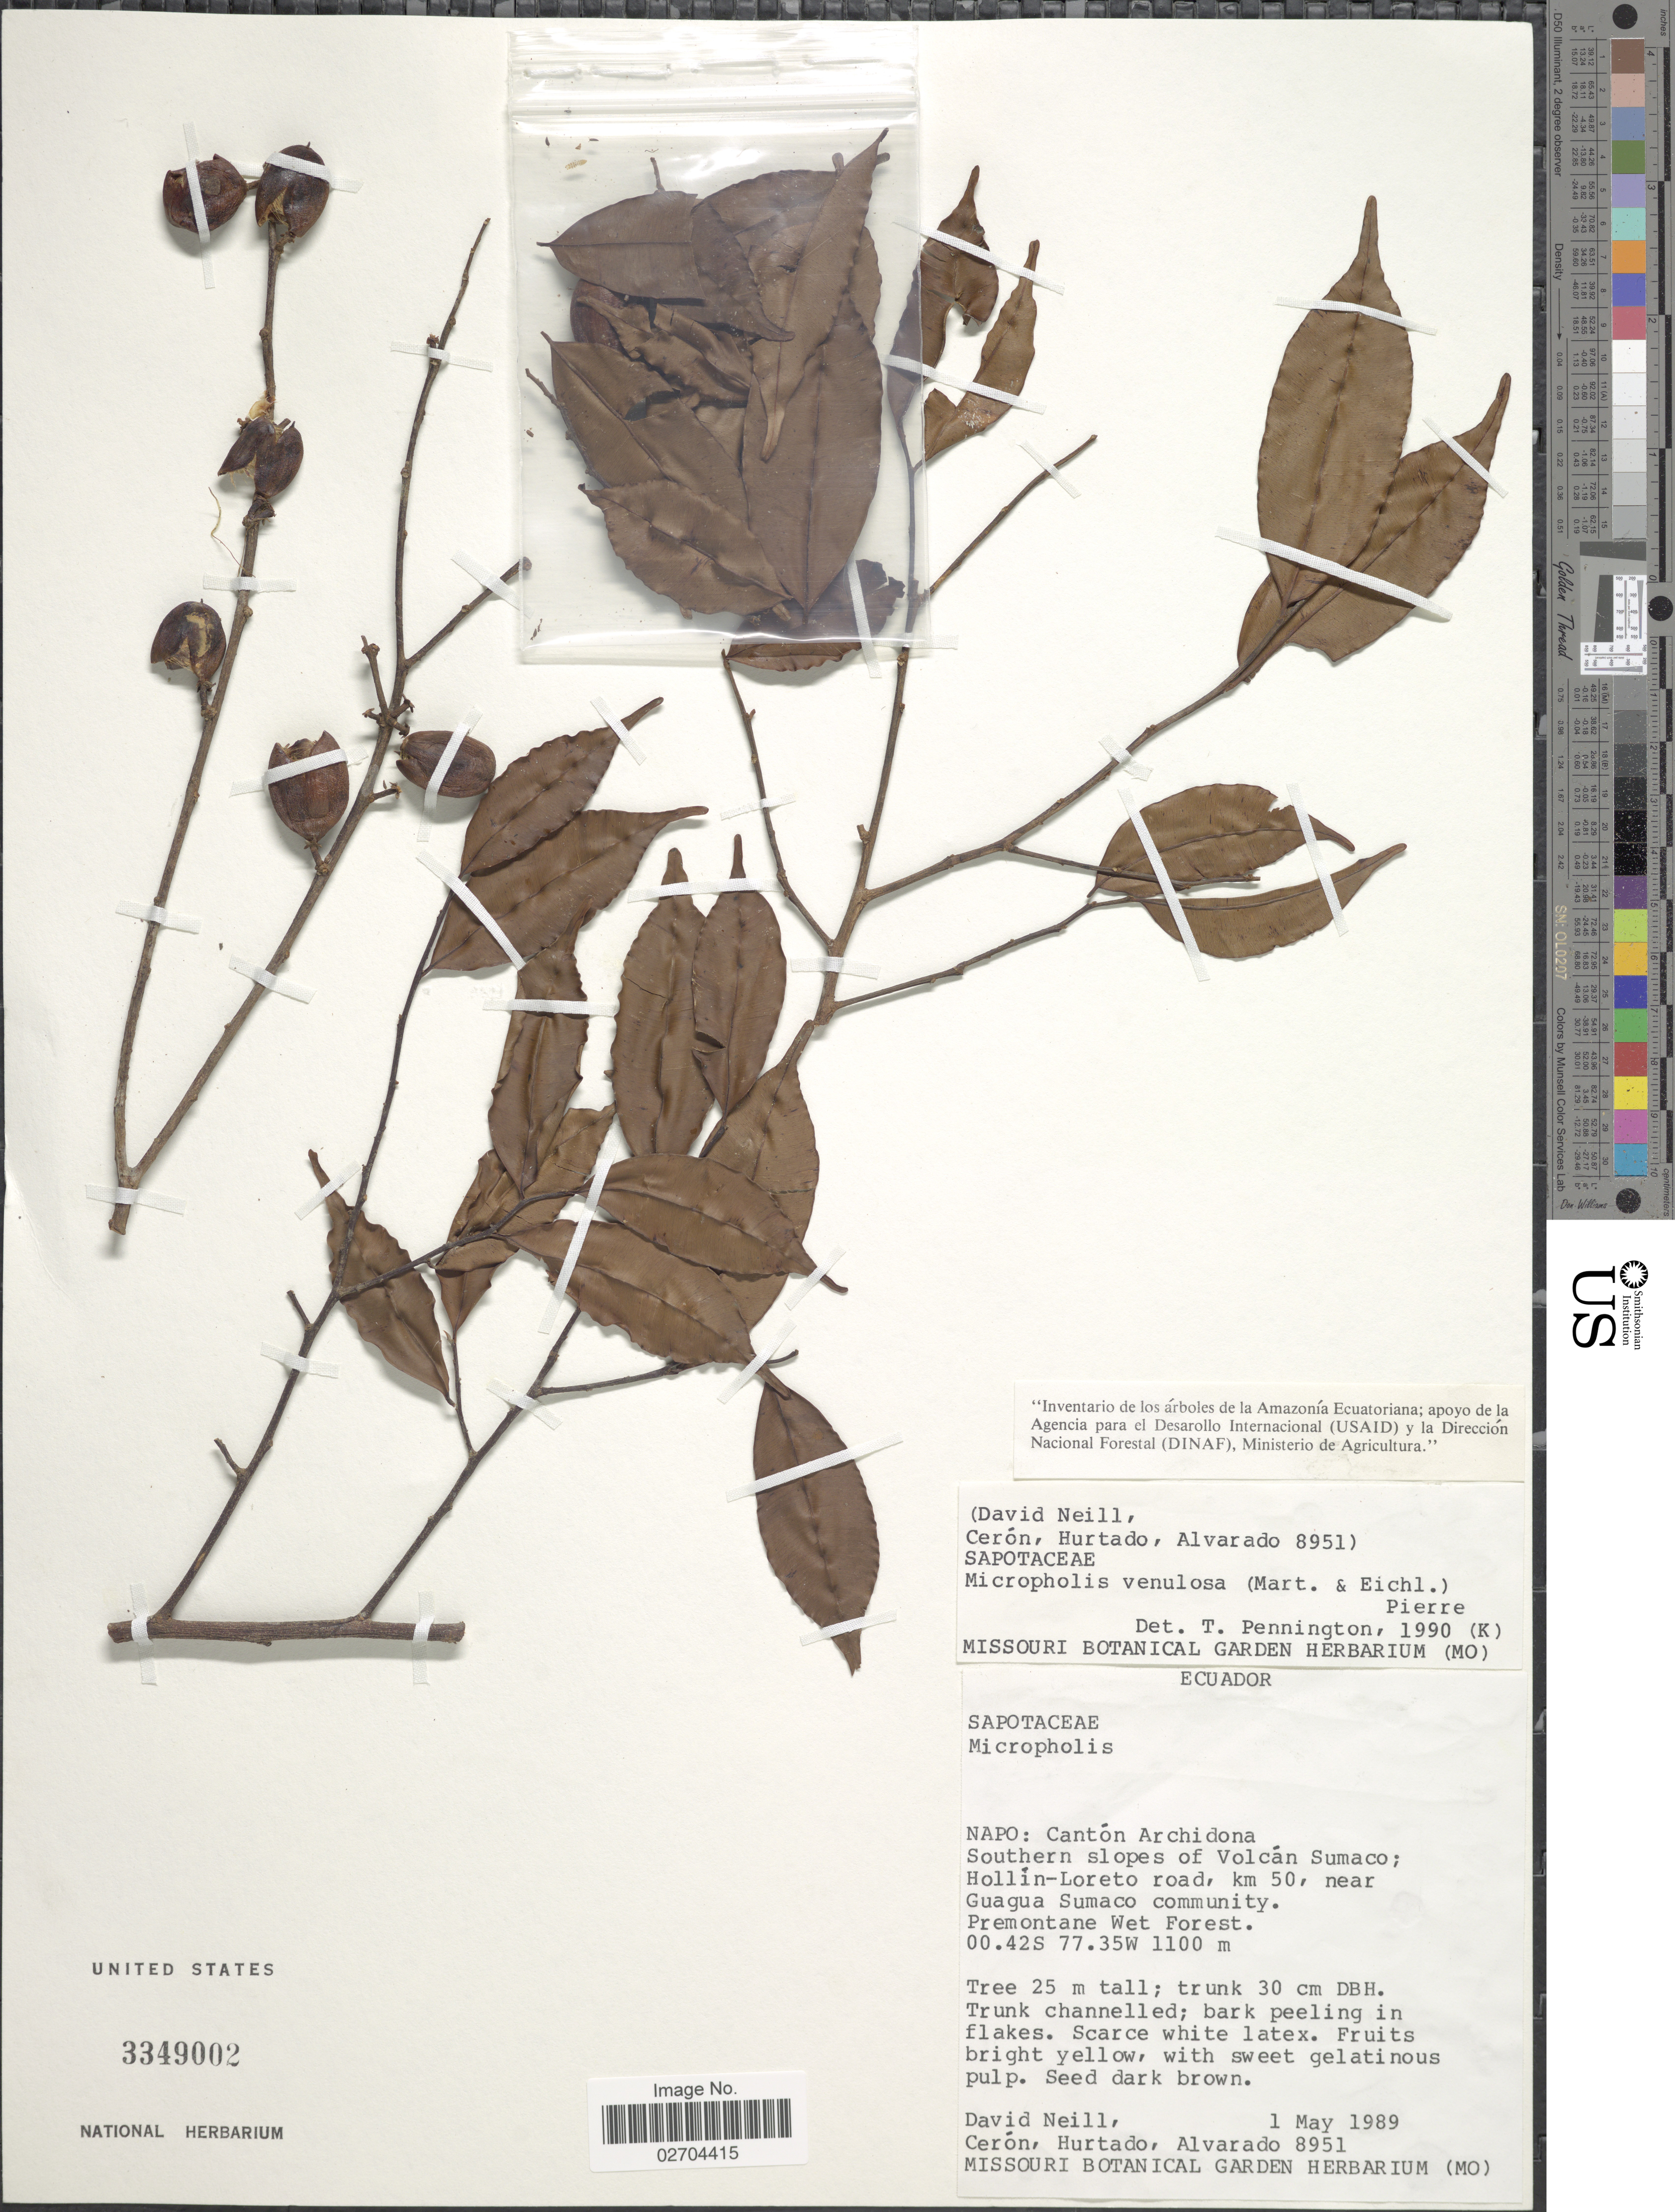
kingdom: Plantae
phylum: Tracheophyta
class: Magnoliopsida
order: Ericales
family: Sapotaceae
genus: Micropholis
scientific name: Micropholis venulosa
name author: (Mart. & Eichler) Pierre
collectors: D. Neill, Cerón, -. Hurtado & -. Alvarado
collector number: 8951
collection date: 1989-05-01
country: Ecuador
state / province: Napo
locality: Napo: Canton Archidona Southern slopes of Volcan Sumaco; Hollin-Loreto road, km 50, near Guagua Sumaco community.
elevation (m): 1100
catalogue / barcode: US 3349002